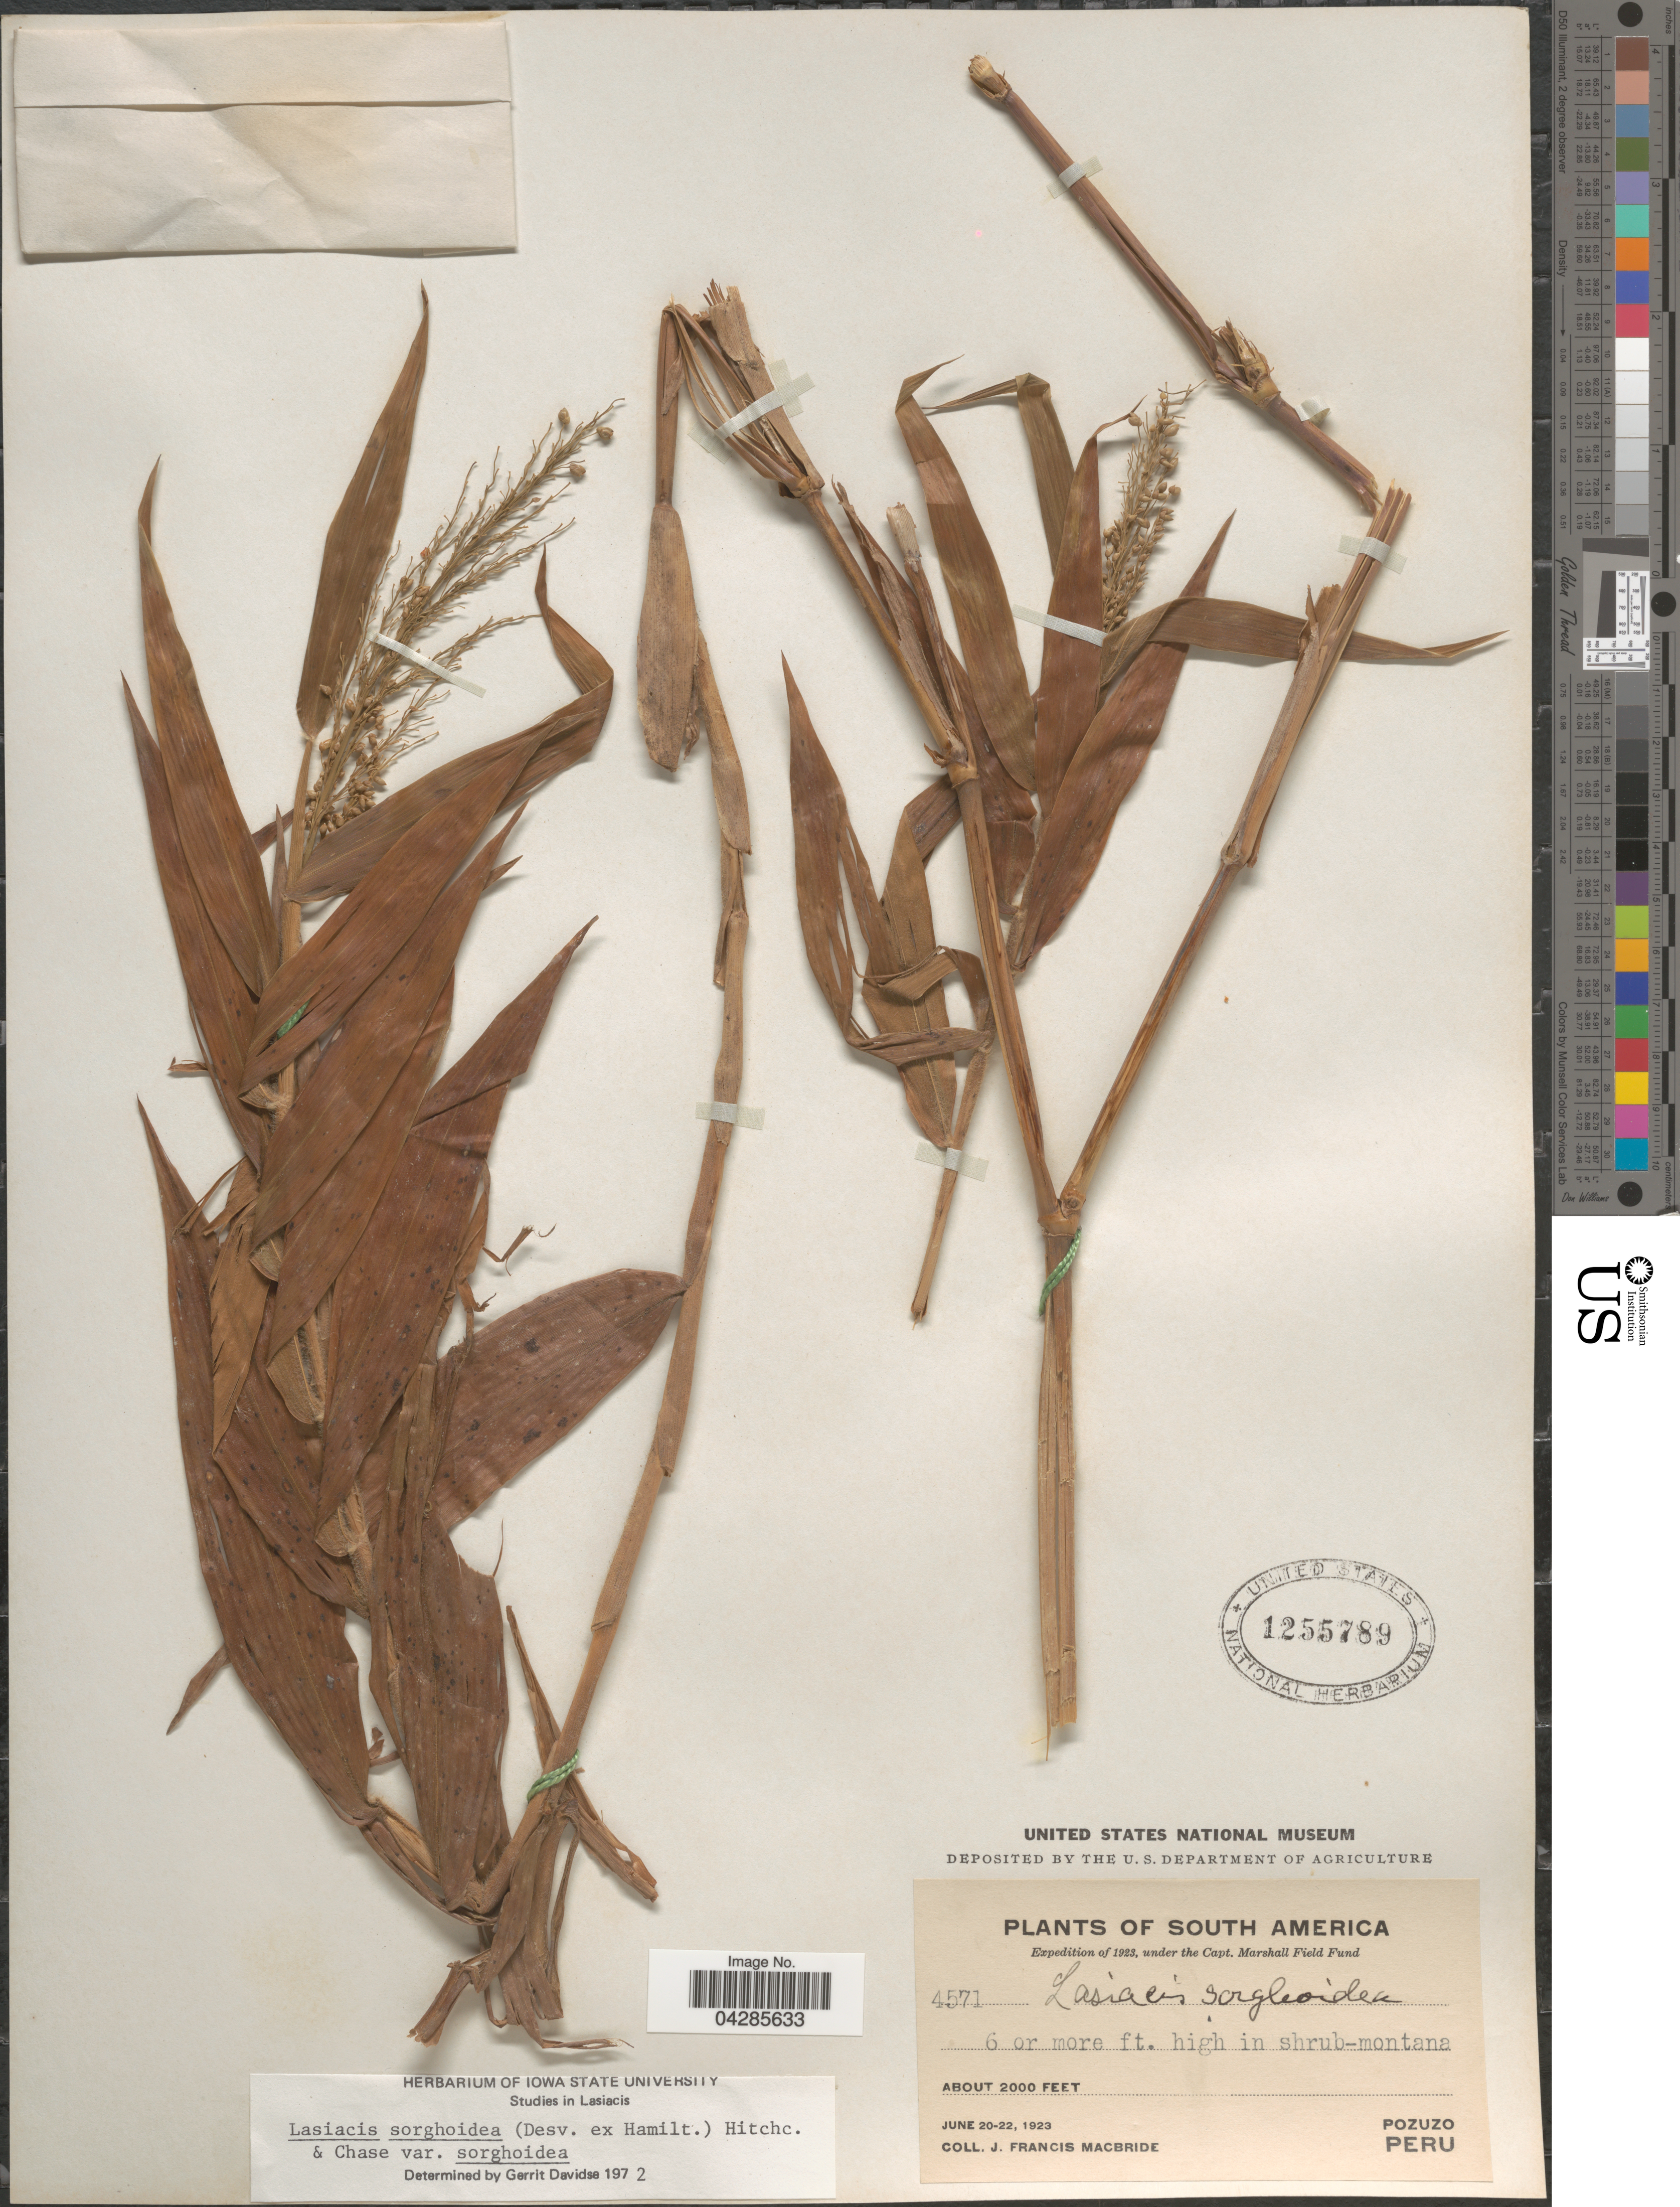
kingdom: Plantae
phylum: Tracheophyta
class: Liliopsida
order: Poales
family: Poaceae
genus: Lasiacis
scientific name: Lasiacis sorghoidea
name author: (Desv. ex Ham.) Hitchc. & Chase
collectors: J. F. Macbride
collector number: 4571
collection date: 1923-06-20/1923-06-22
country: Peru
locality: Expedition of 1923. Pozuzo.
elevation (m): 610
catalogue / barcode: US 1255789